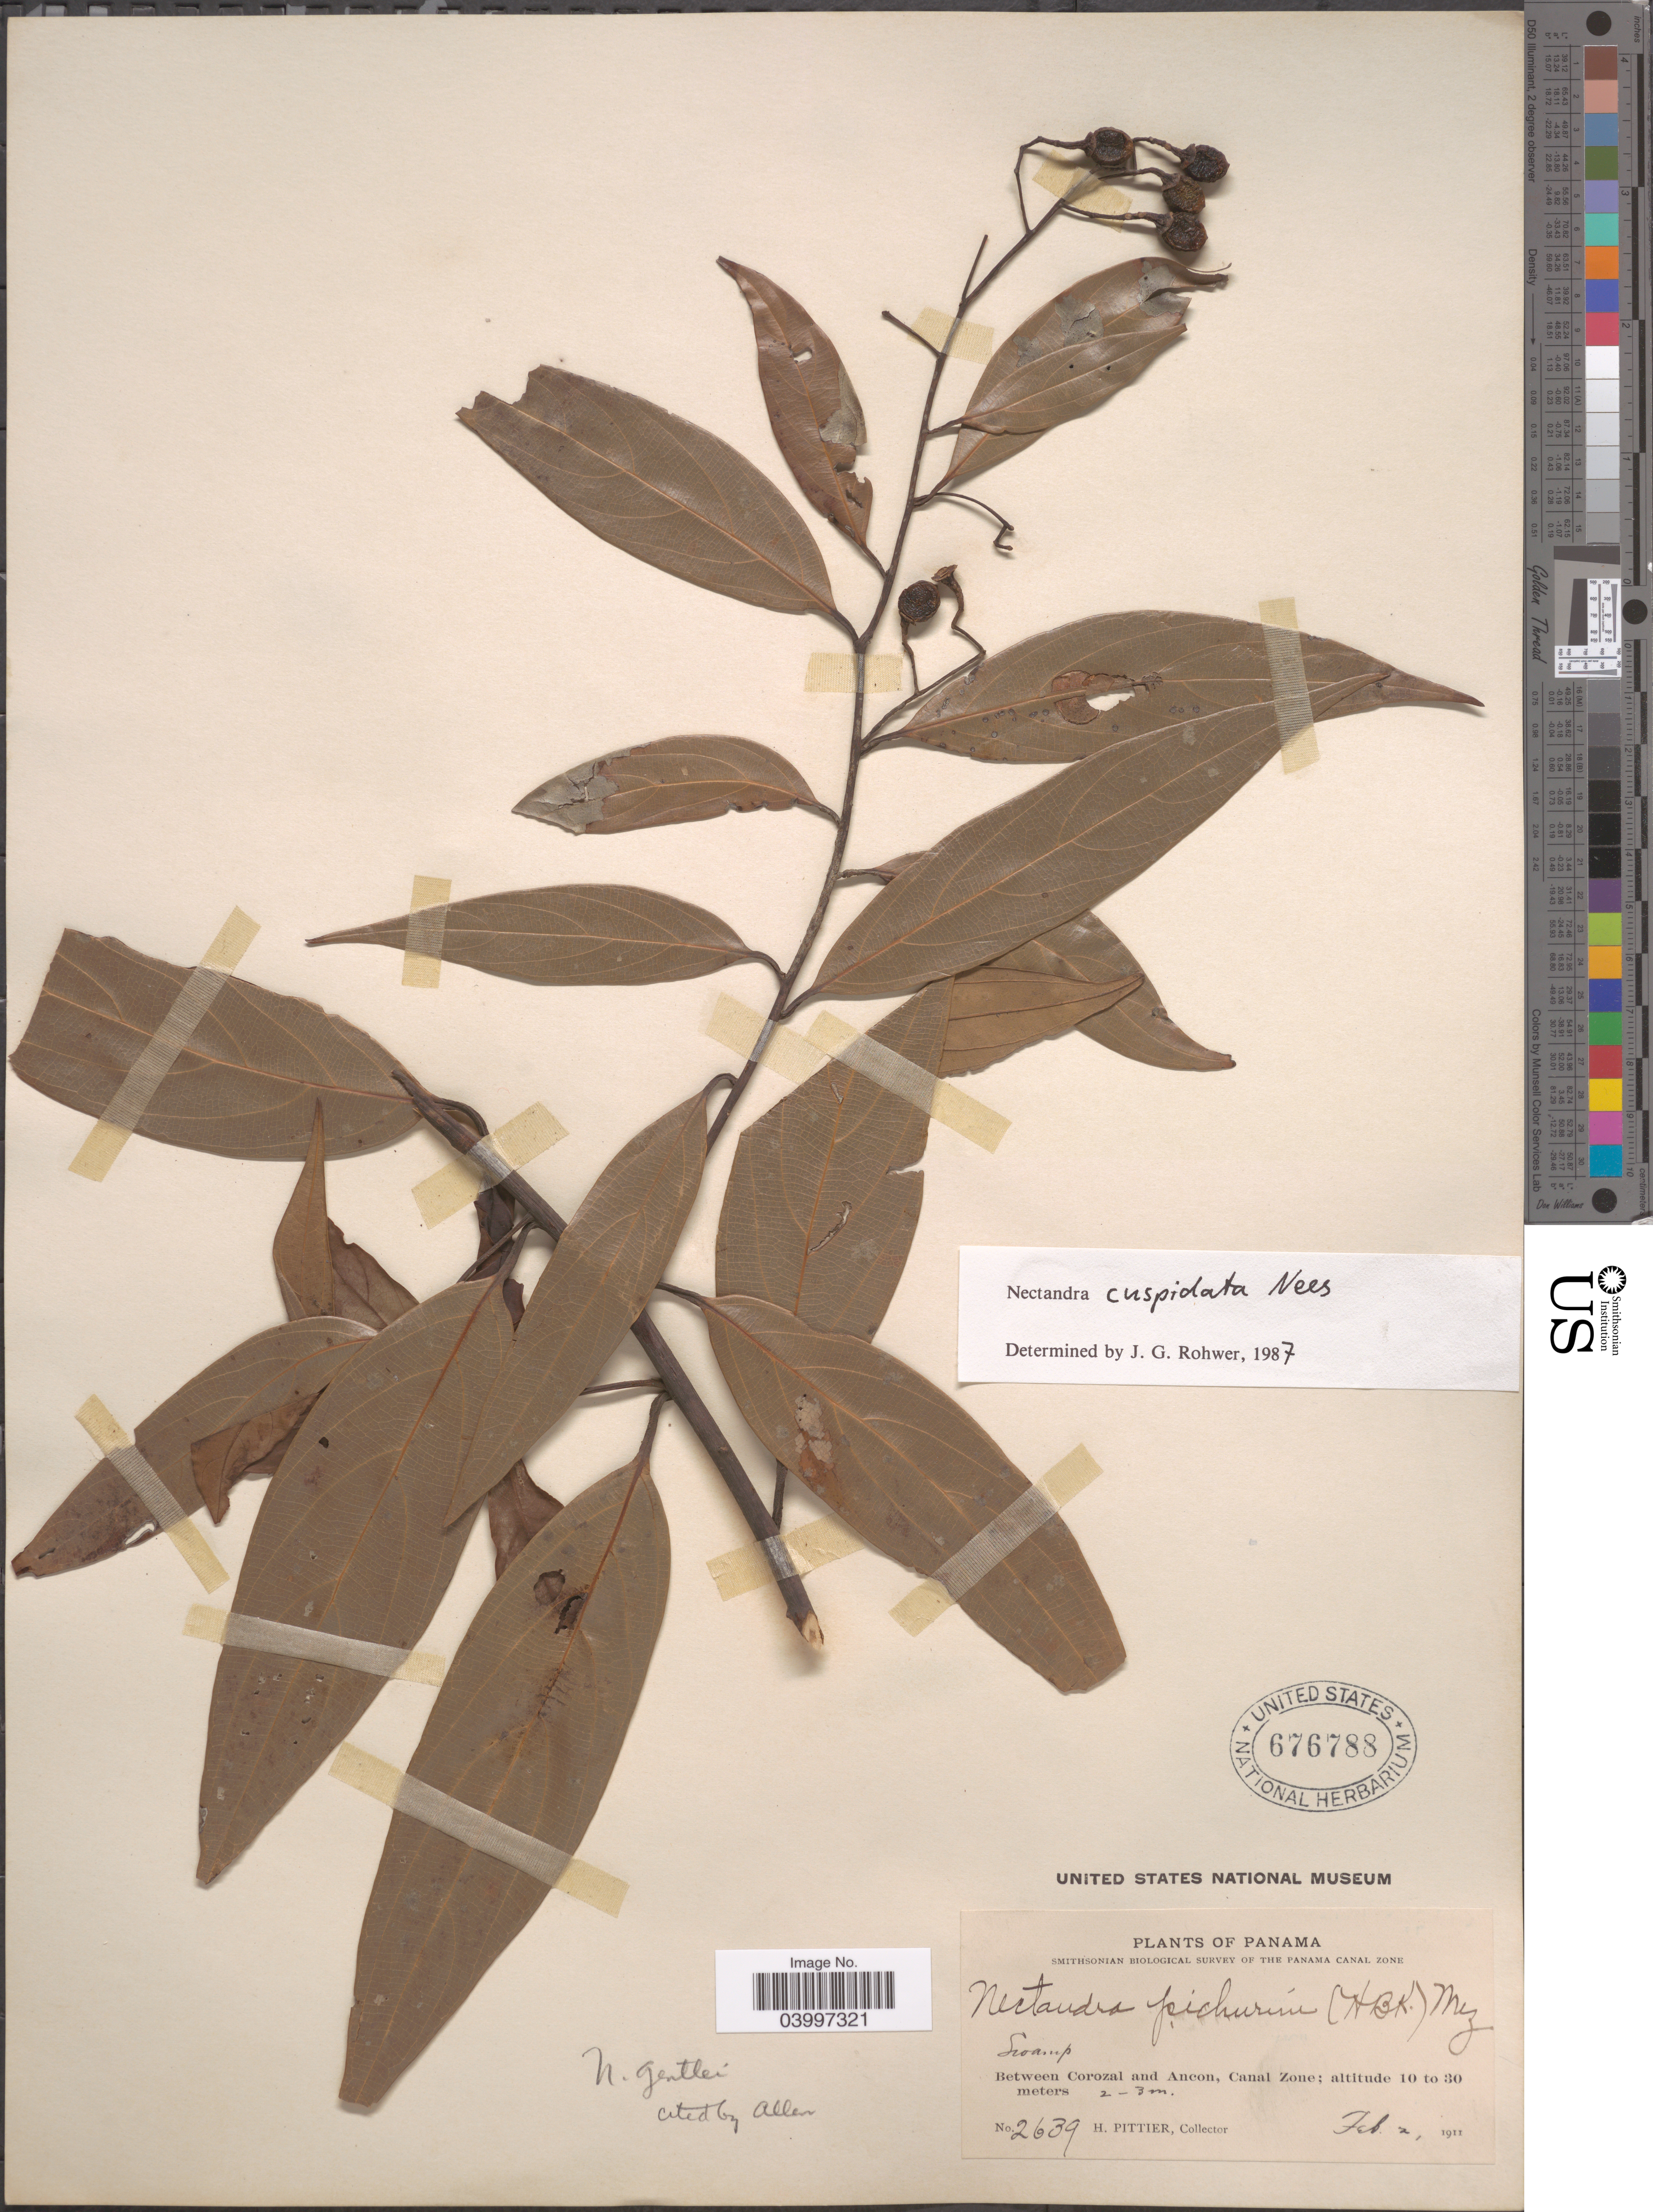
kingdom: Plantae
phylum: Tracheophyta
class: Magnoliopsida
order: Laurales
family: Lauraceae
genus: Nectandra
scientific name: Nectandra cuspidata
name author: Nees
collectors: H. F. Pittier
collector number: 2639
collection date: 1911-02-02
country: Panama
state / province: Colón / Panamá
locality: Between Corozal and Ancon, Canal Zone.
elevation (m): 10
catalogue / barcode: US 676788